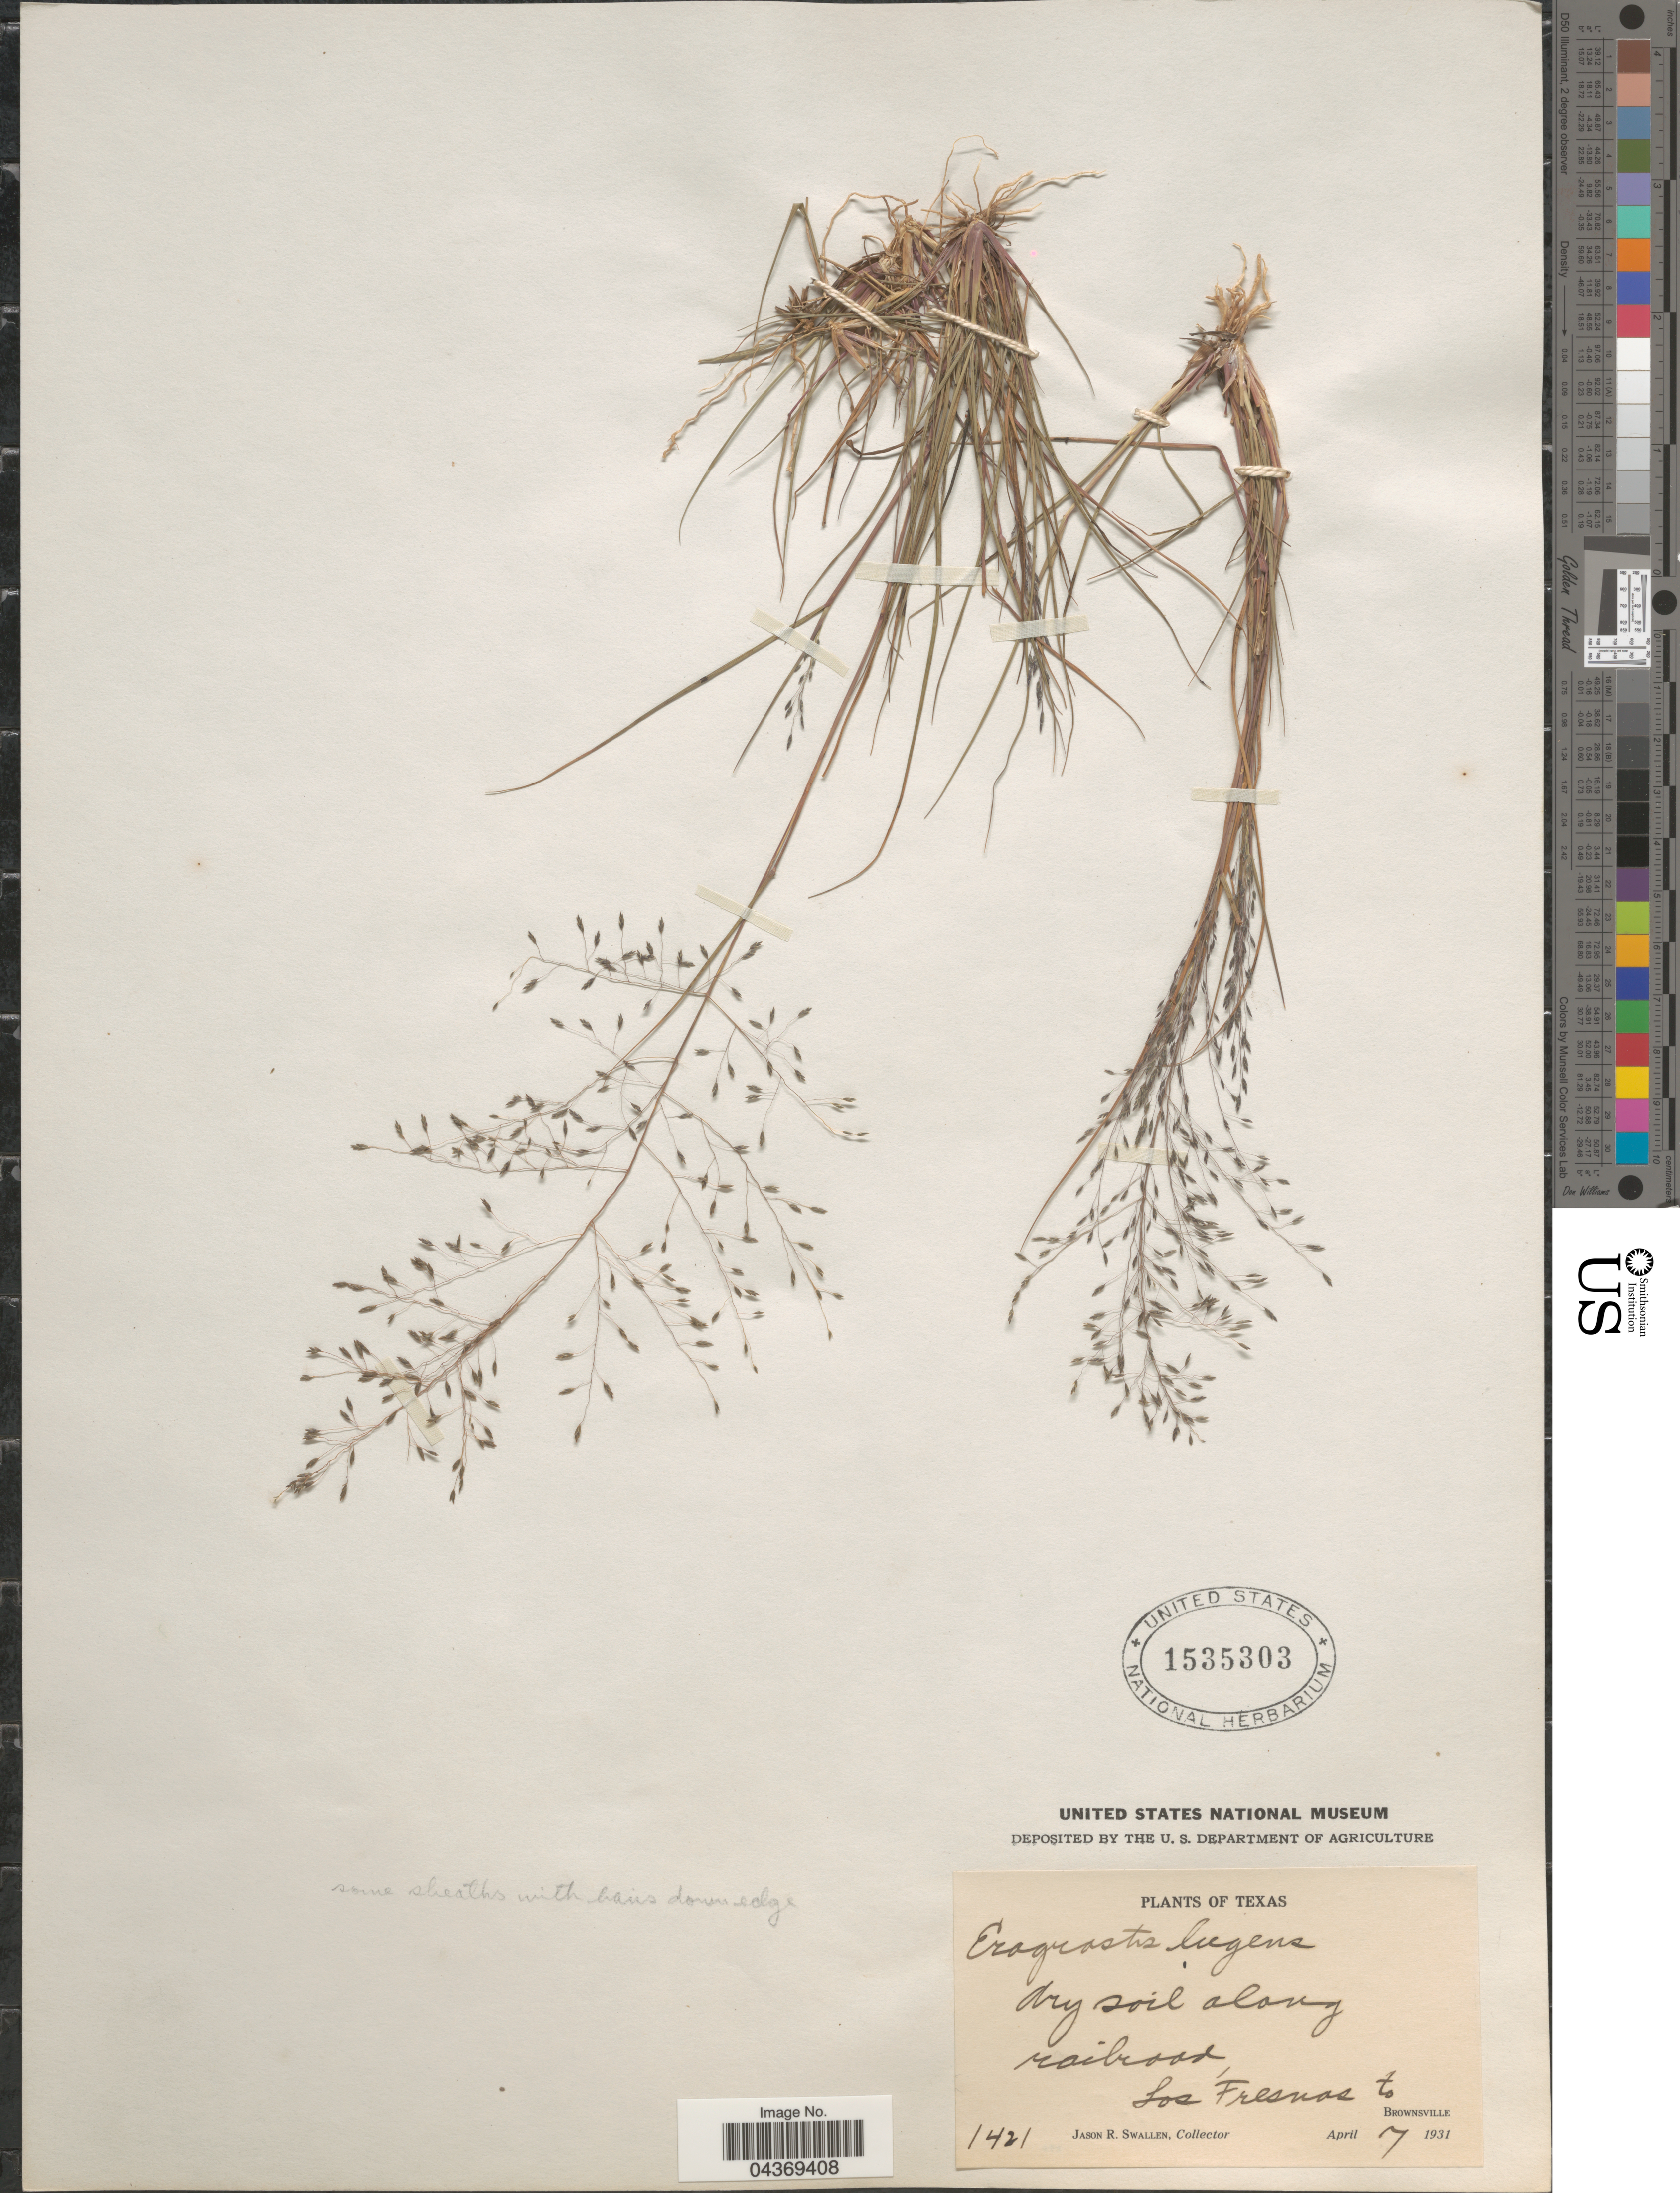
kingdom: Plantae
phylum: Tracheophyta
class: Liliopsida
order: Poales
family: Poaceae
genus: Eragrostis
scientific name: Eragrostis lugens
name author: Nees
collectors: J. R. Swallen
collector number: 1421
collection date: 1931-04-07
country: United States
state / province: Texas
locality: Dry soil along railroad, Los Fresnas to Brownsville.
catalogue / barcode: US 1535303